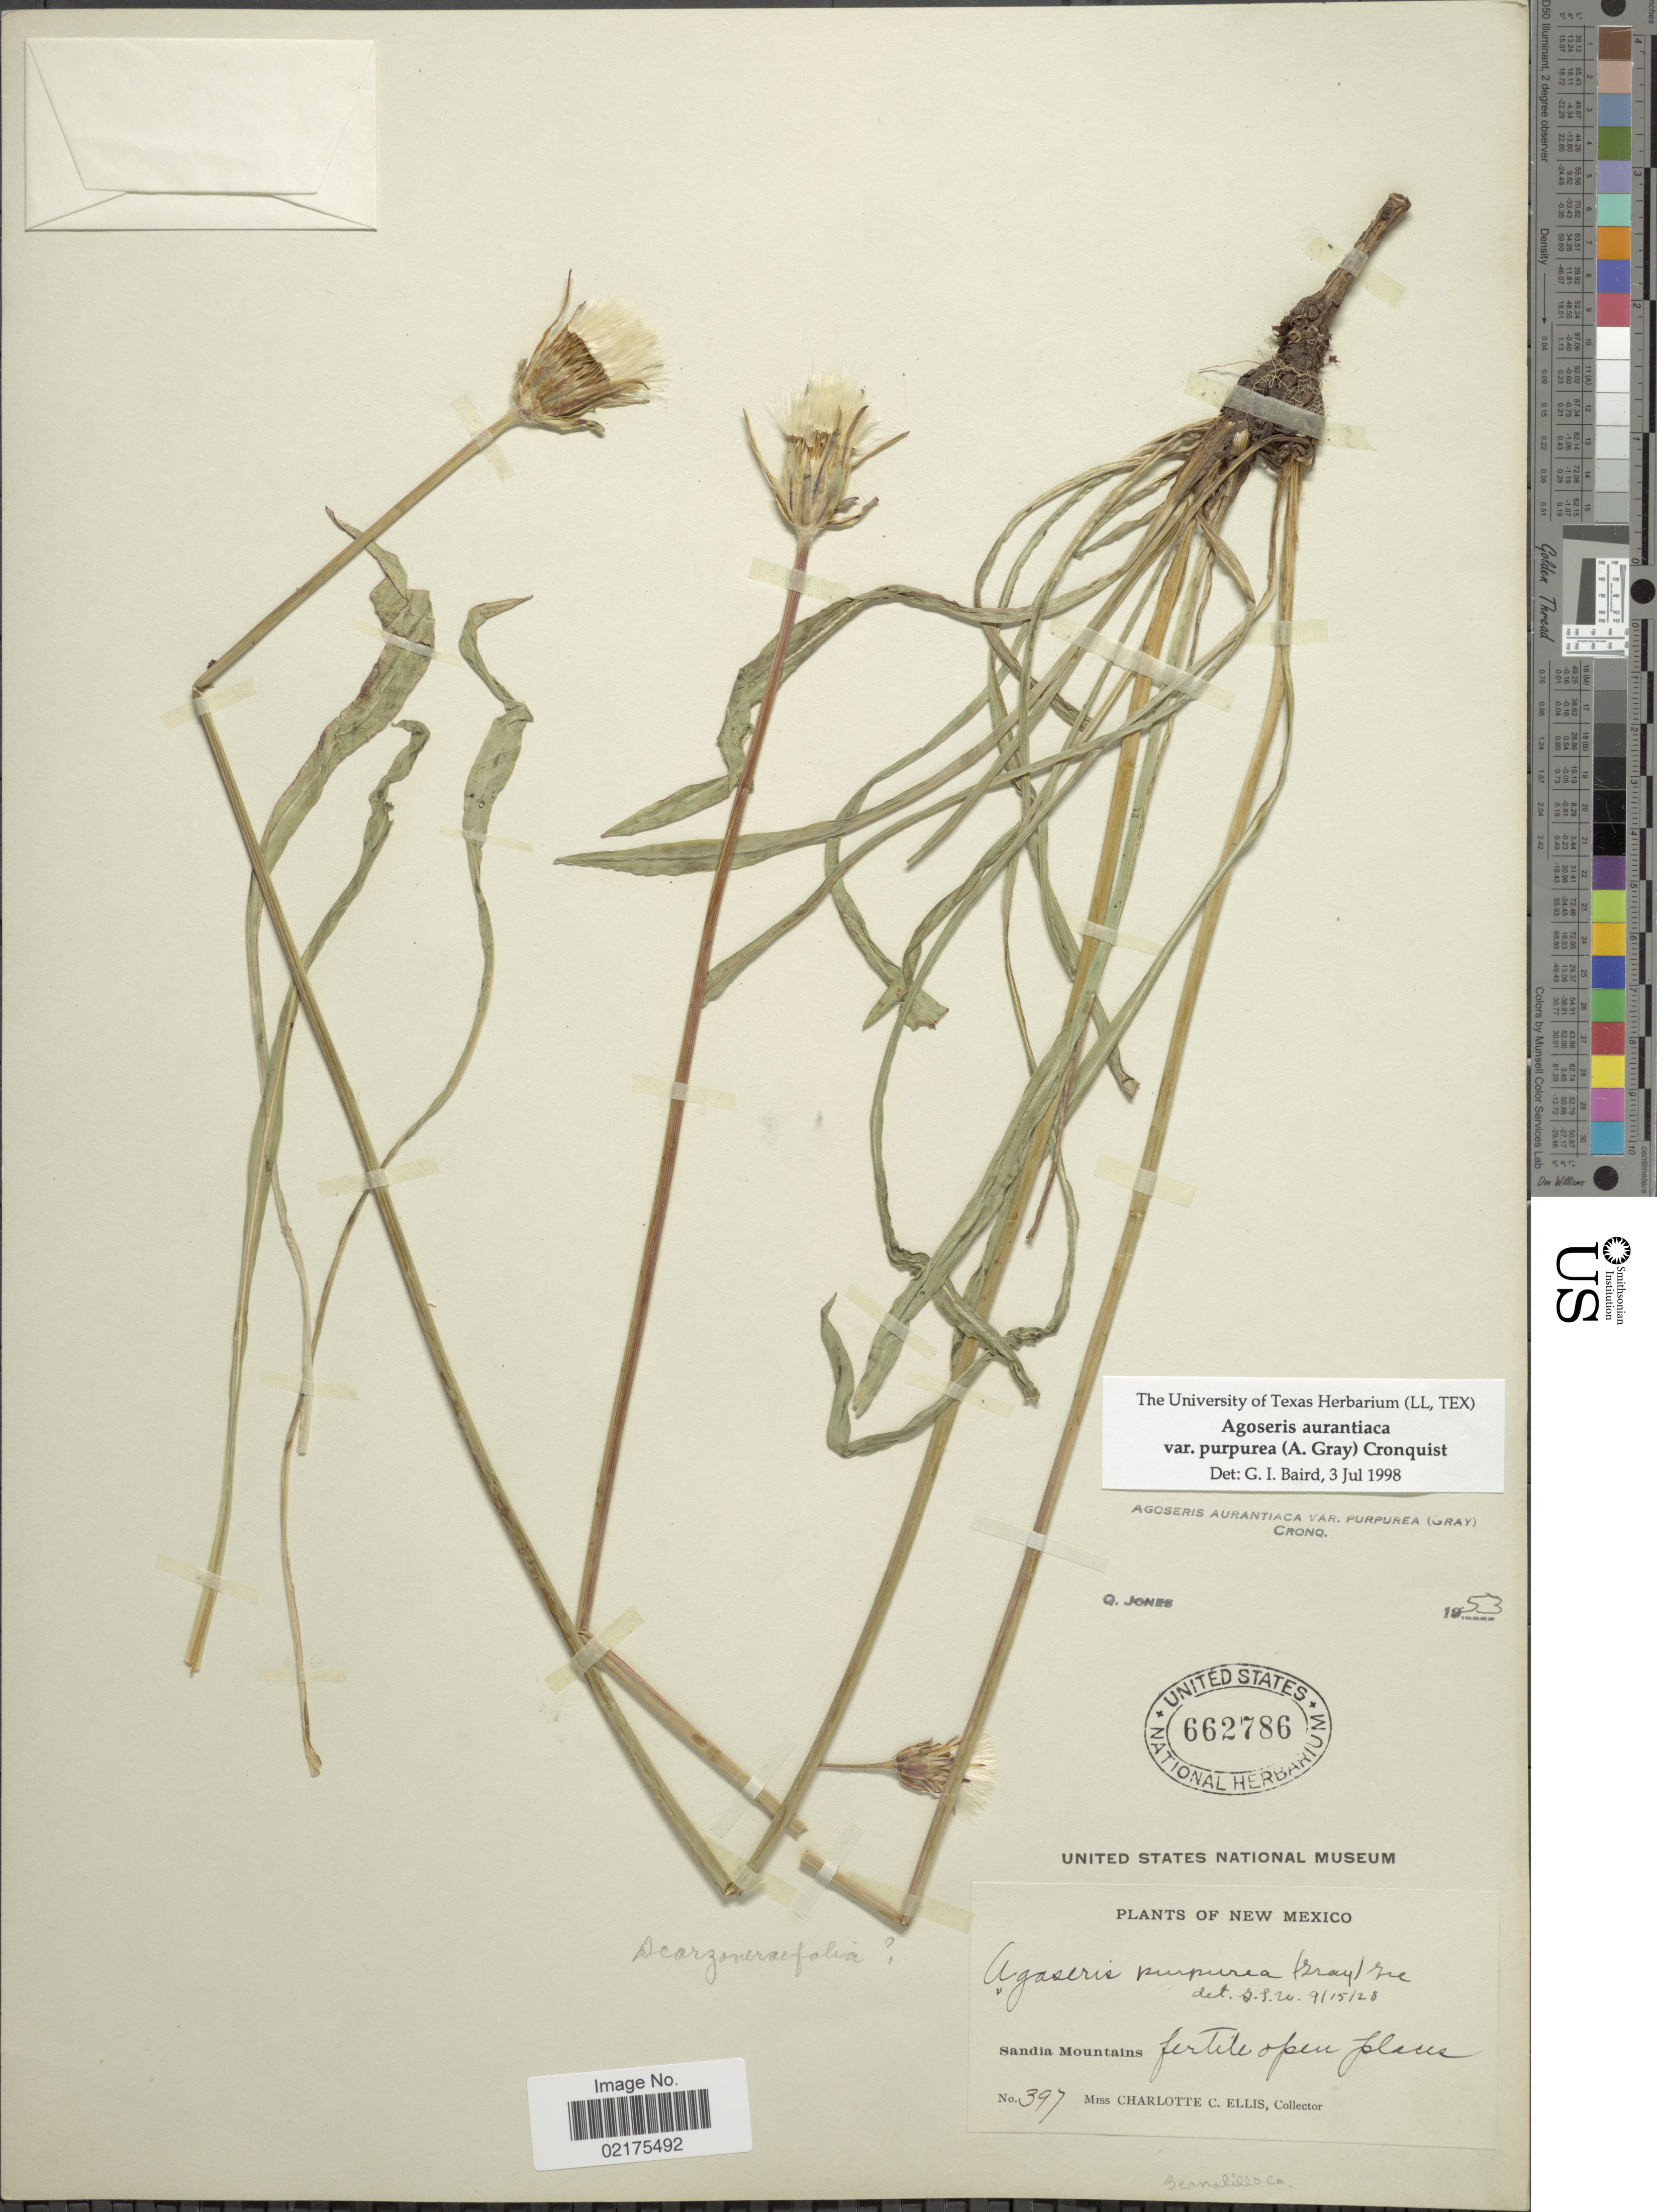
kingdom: Plantae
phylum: Tracheophyta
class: Magnoliopsida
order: Asterales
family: Asteraceae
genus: Agoseris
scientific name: Agoseris aurantiaca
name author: (Hook.) Greene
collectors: C. C. Ellis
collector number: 397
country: United States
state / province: New Mexico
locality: Sandia Mountains, Fertile open places, Bernalillo Co.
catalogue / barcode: US 662786